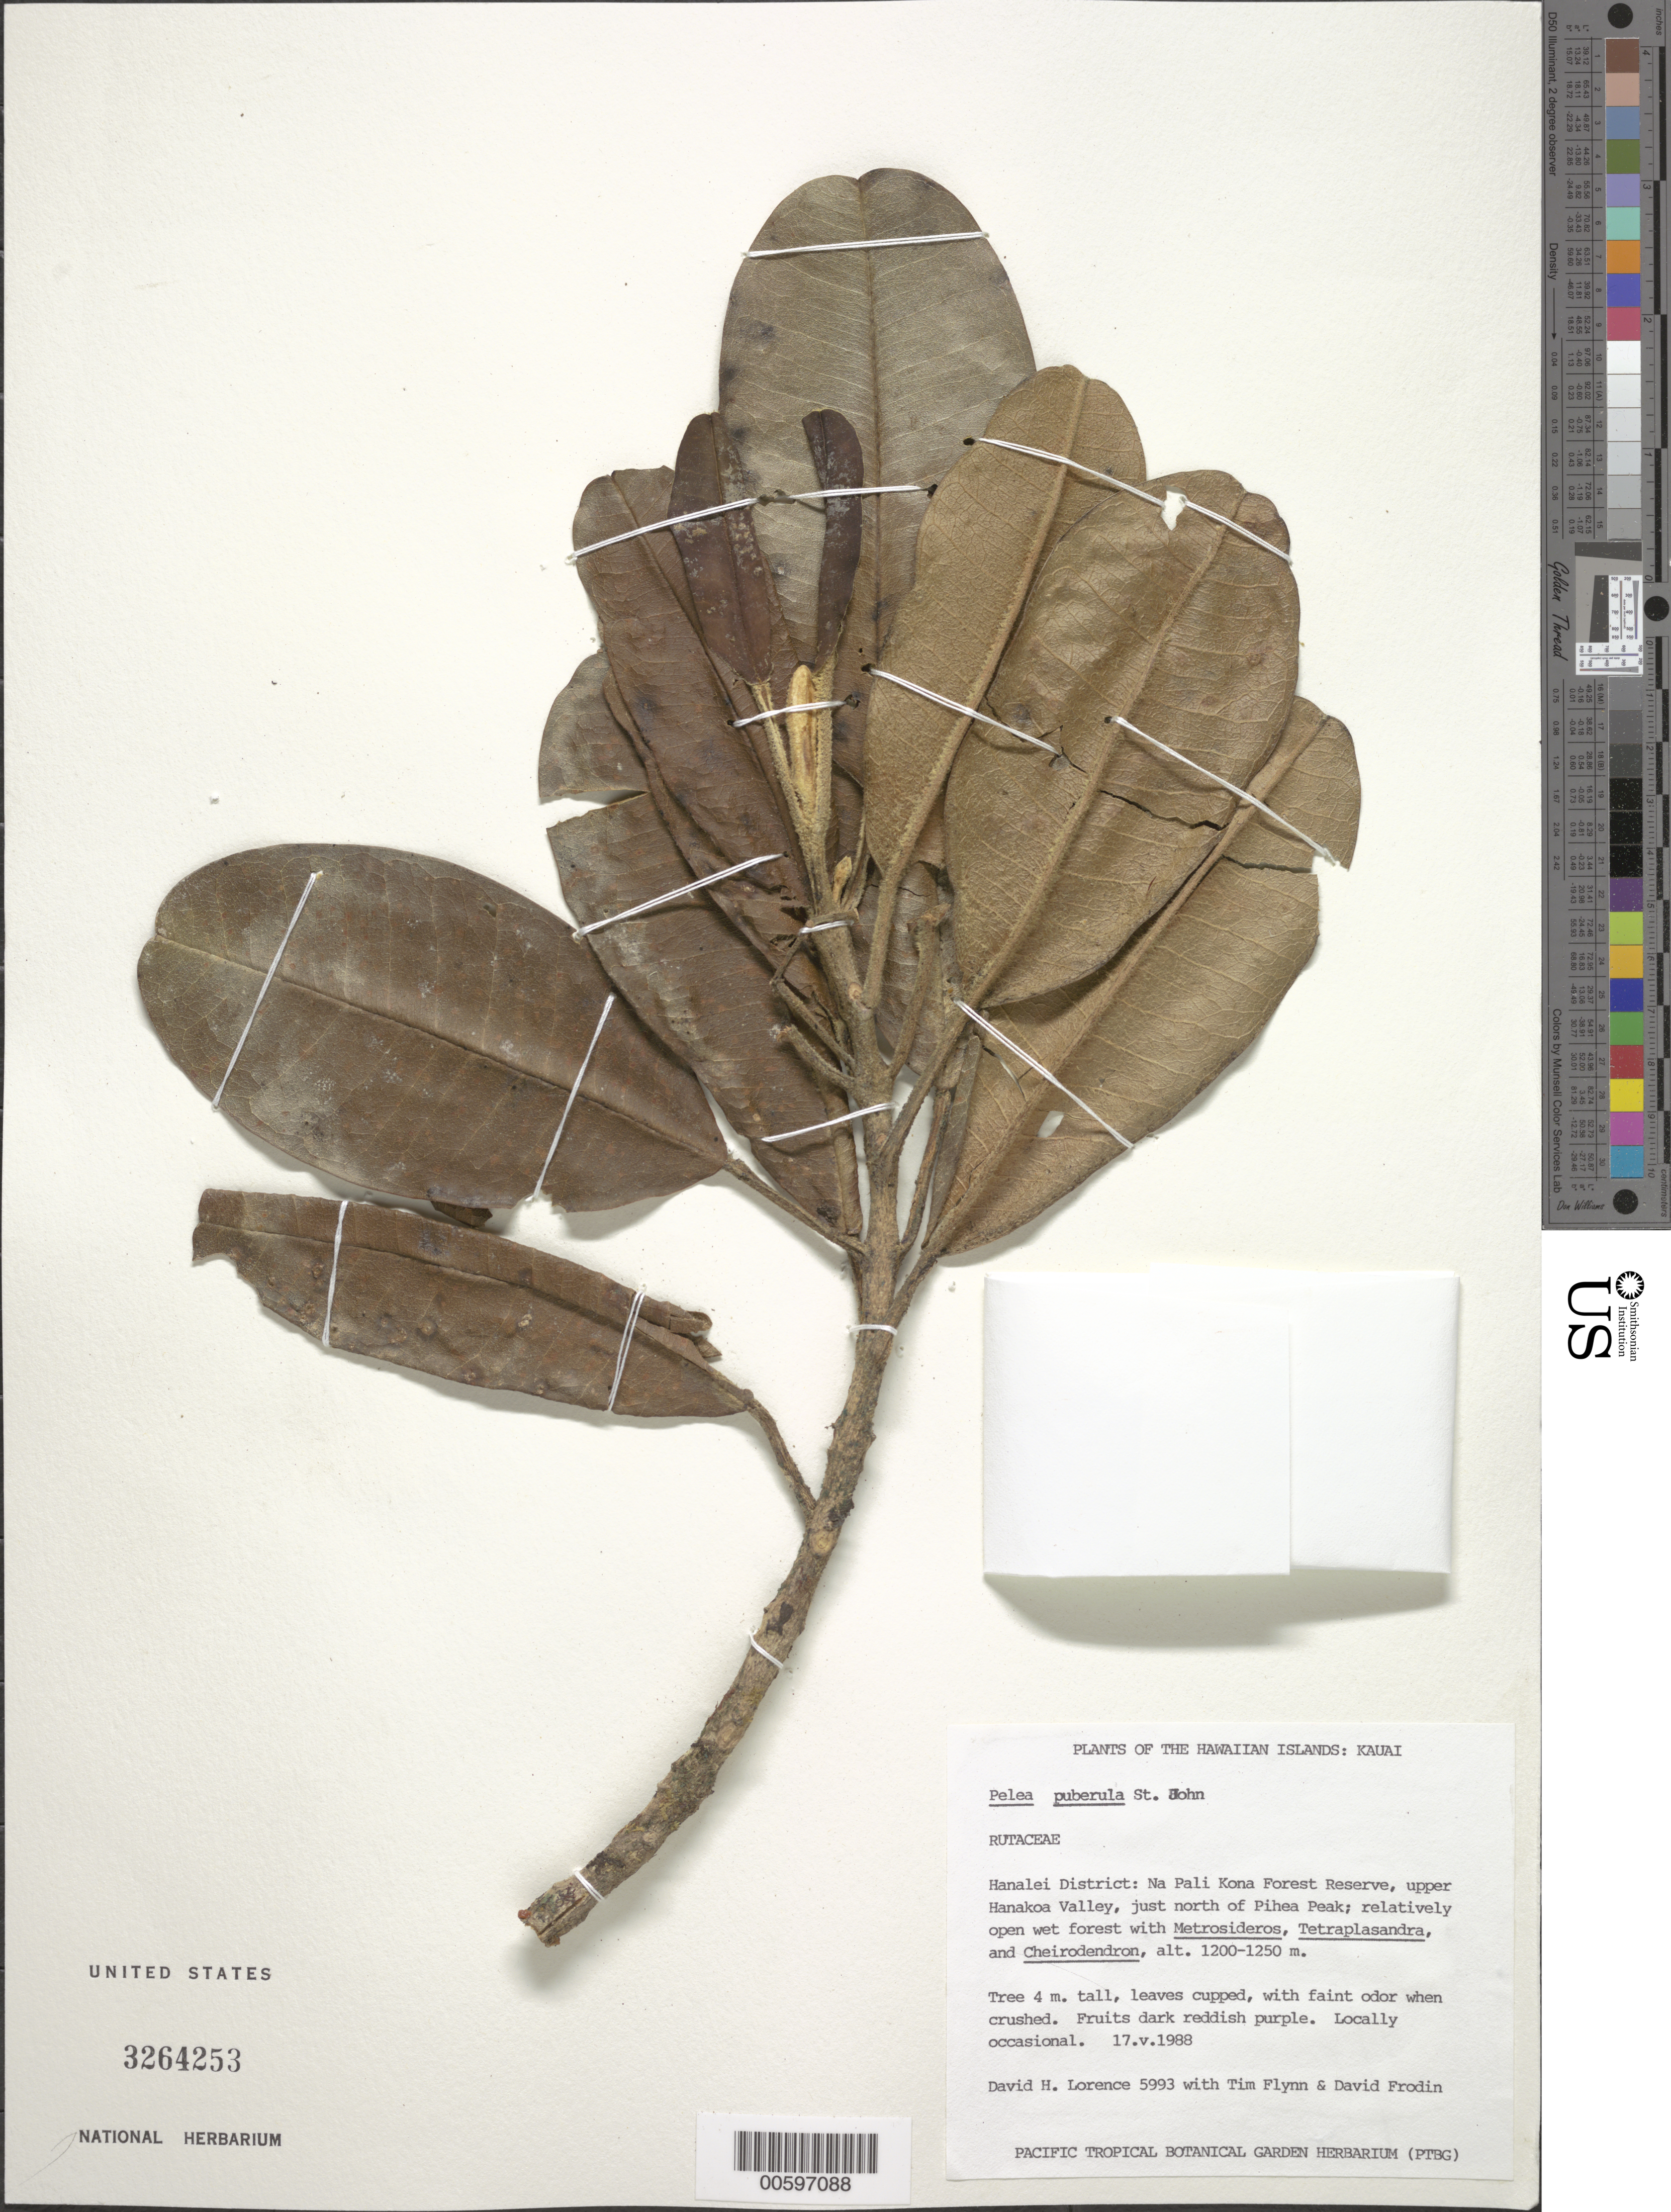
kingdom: Plantae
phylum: Tracheophyta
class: Magnoliopsida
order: Sapindales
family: Rutaceae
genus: Melicope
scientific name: Melicope puberula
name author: (H. St. John) T.G. Hartley & B.C. Stone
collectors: D. Lorence, T. W. Flynn & D. G. Frodin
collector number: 5993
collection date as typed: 17 May 1988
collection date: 1988-05-17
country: United States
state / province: Hawaii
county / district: Kauai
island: Kaua'i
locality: Hanalei Dist: Na Pali Kona Forest Reserve, upper Hanakoa Valley, just N of Pihea Peak.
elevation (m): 1200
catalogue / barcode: US 3264253